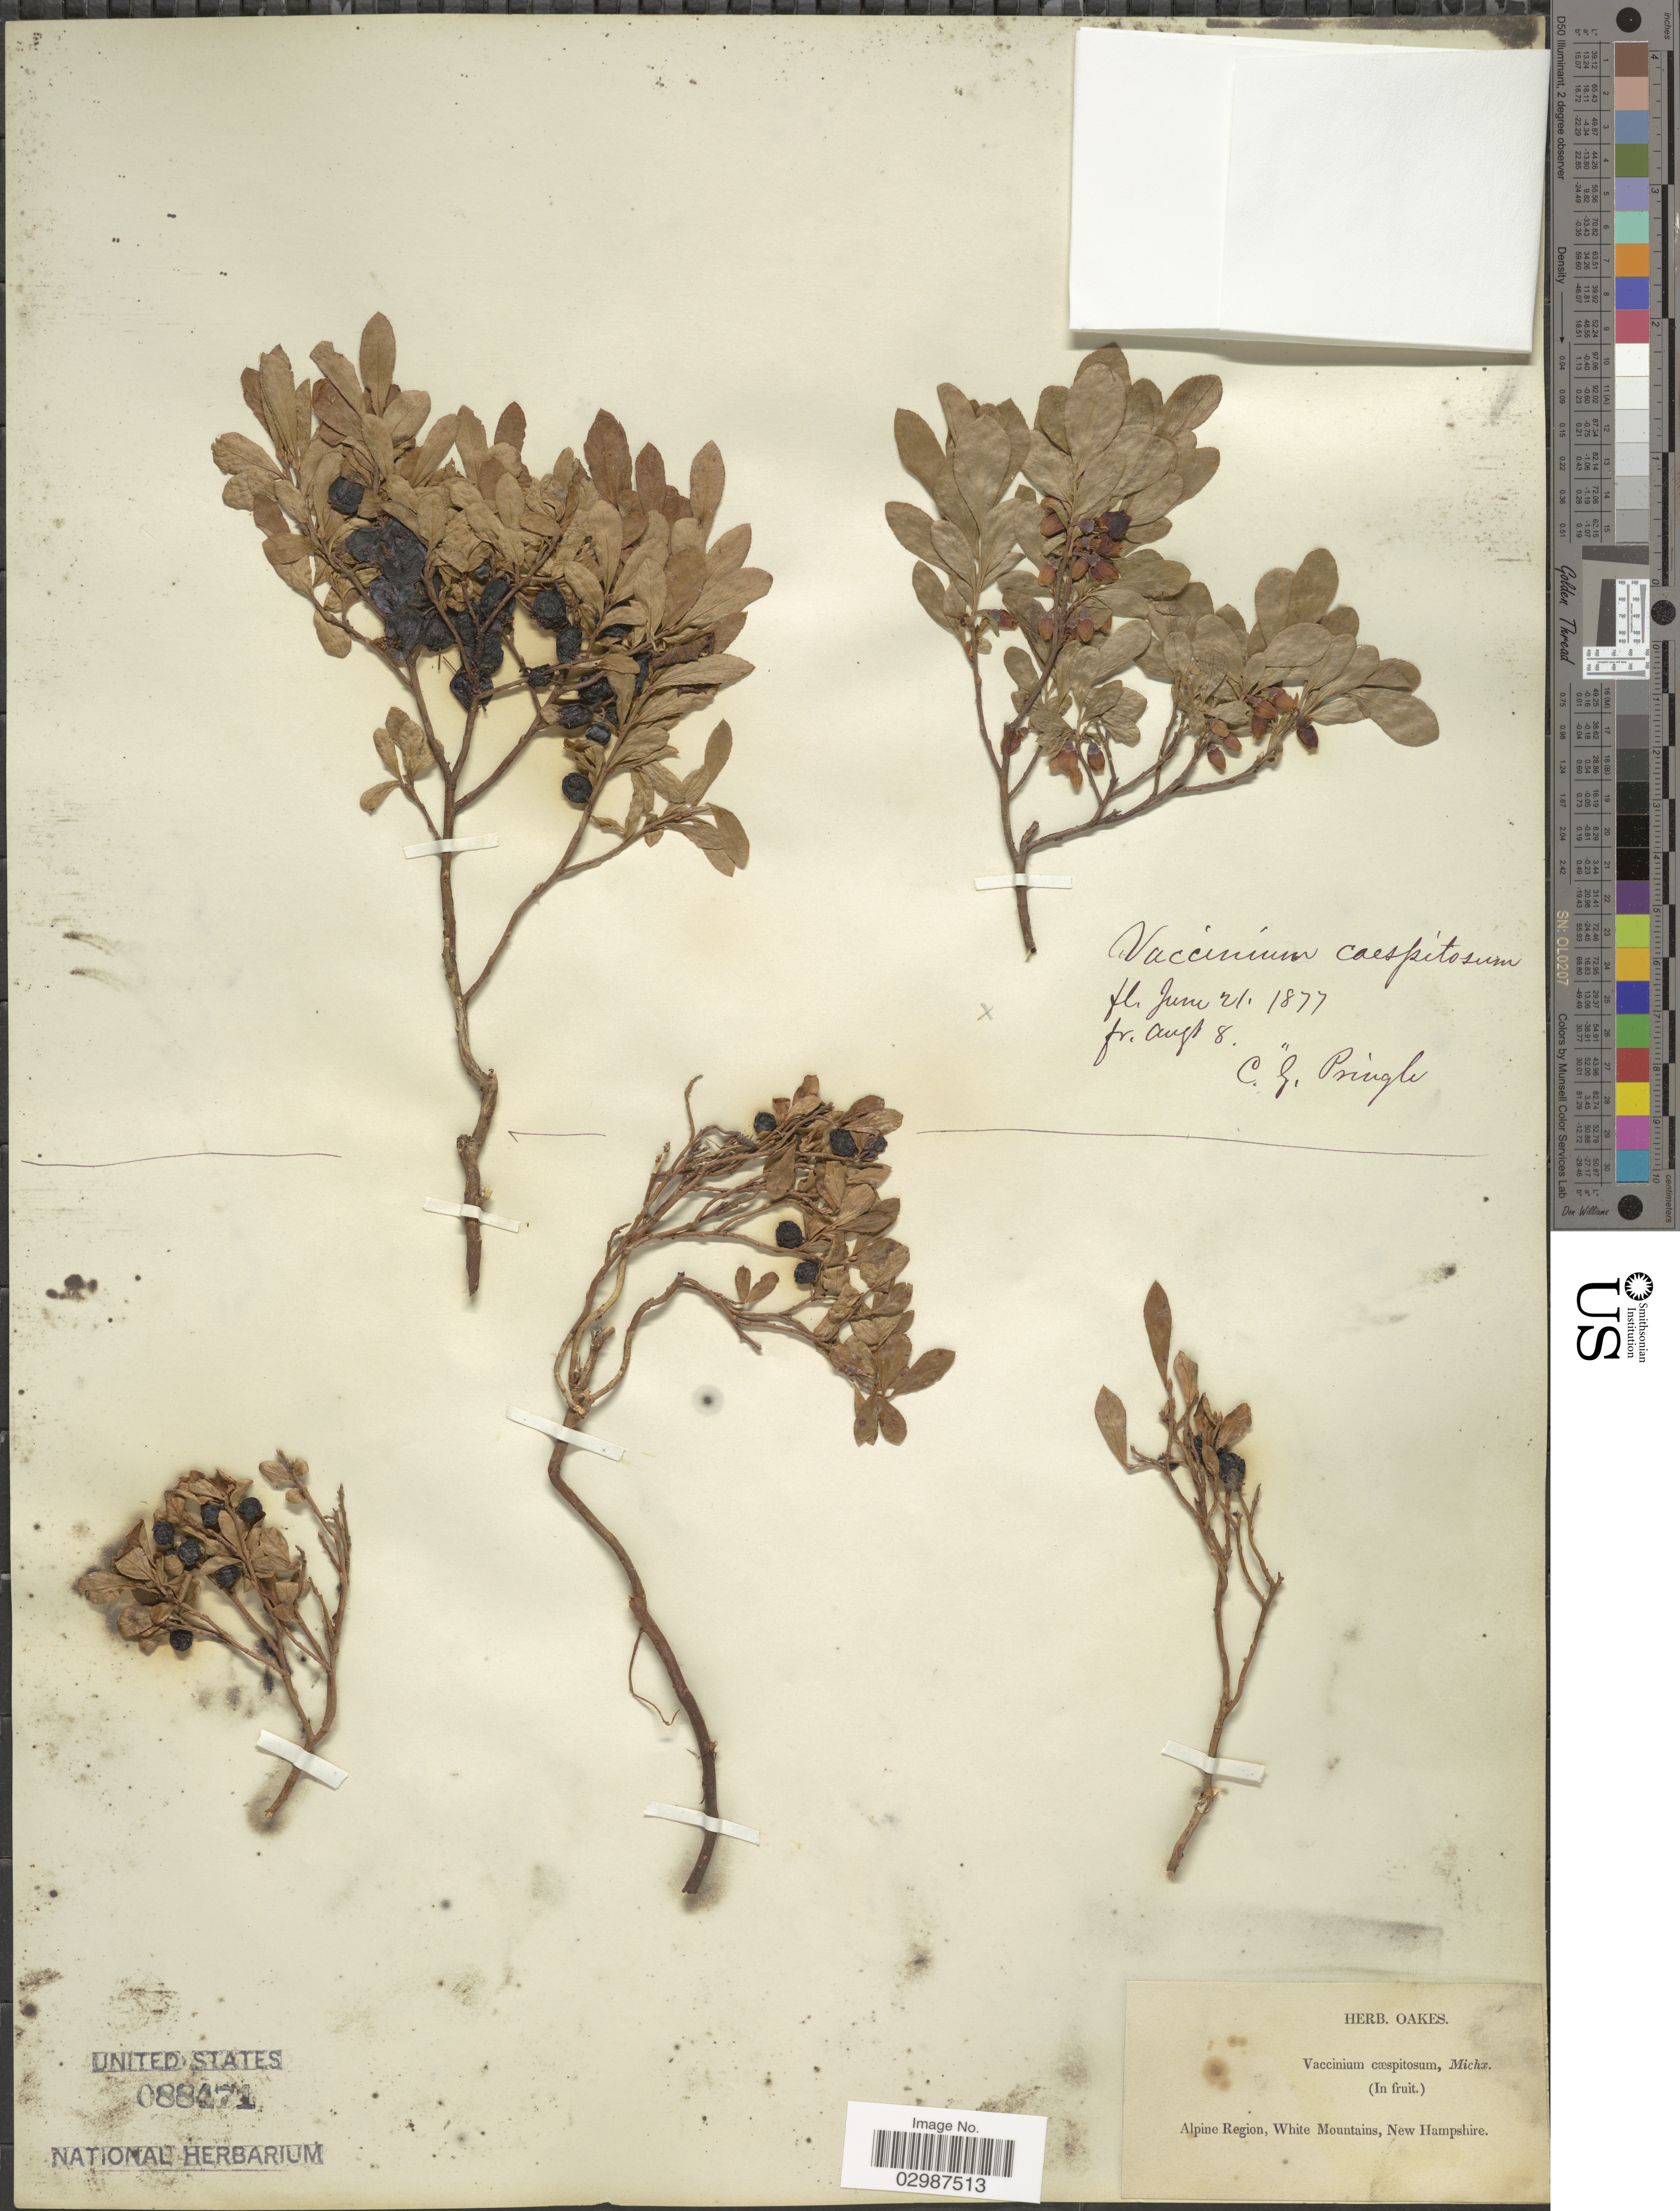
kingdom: Plantae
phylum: Tracheophyta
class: Magnoliopsida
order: Ericales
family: Ericaceae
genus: Vaccinium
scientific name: Vaccinium caespitosum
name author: Michx.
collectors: C. G. Pringle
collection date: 1877-06-21/1877-08-08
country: United States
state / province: New Hampshire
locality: Alpine Region, White Mountains.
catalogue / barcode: US 88471